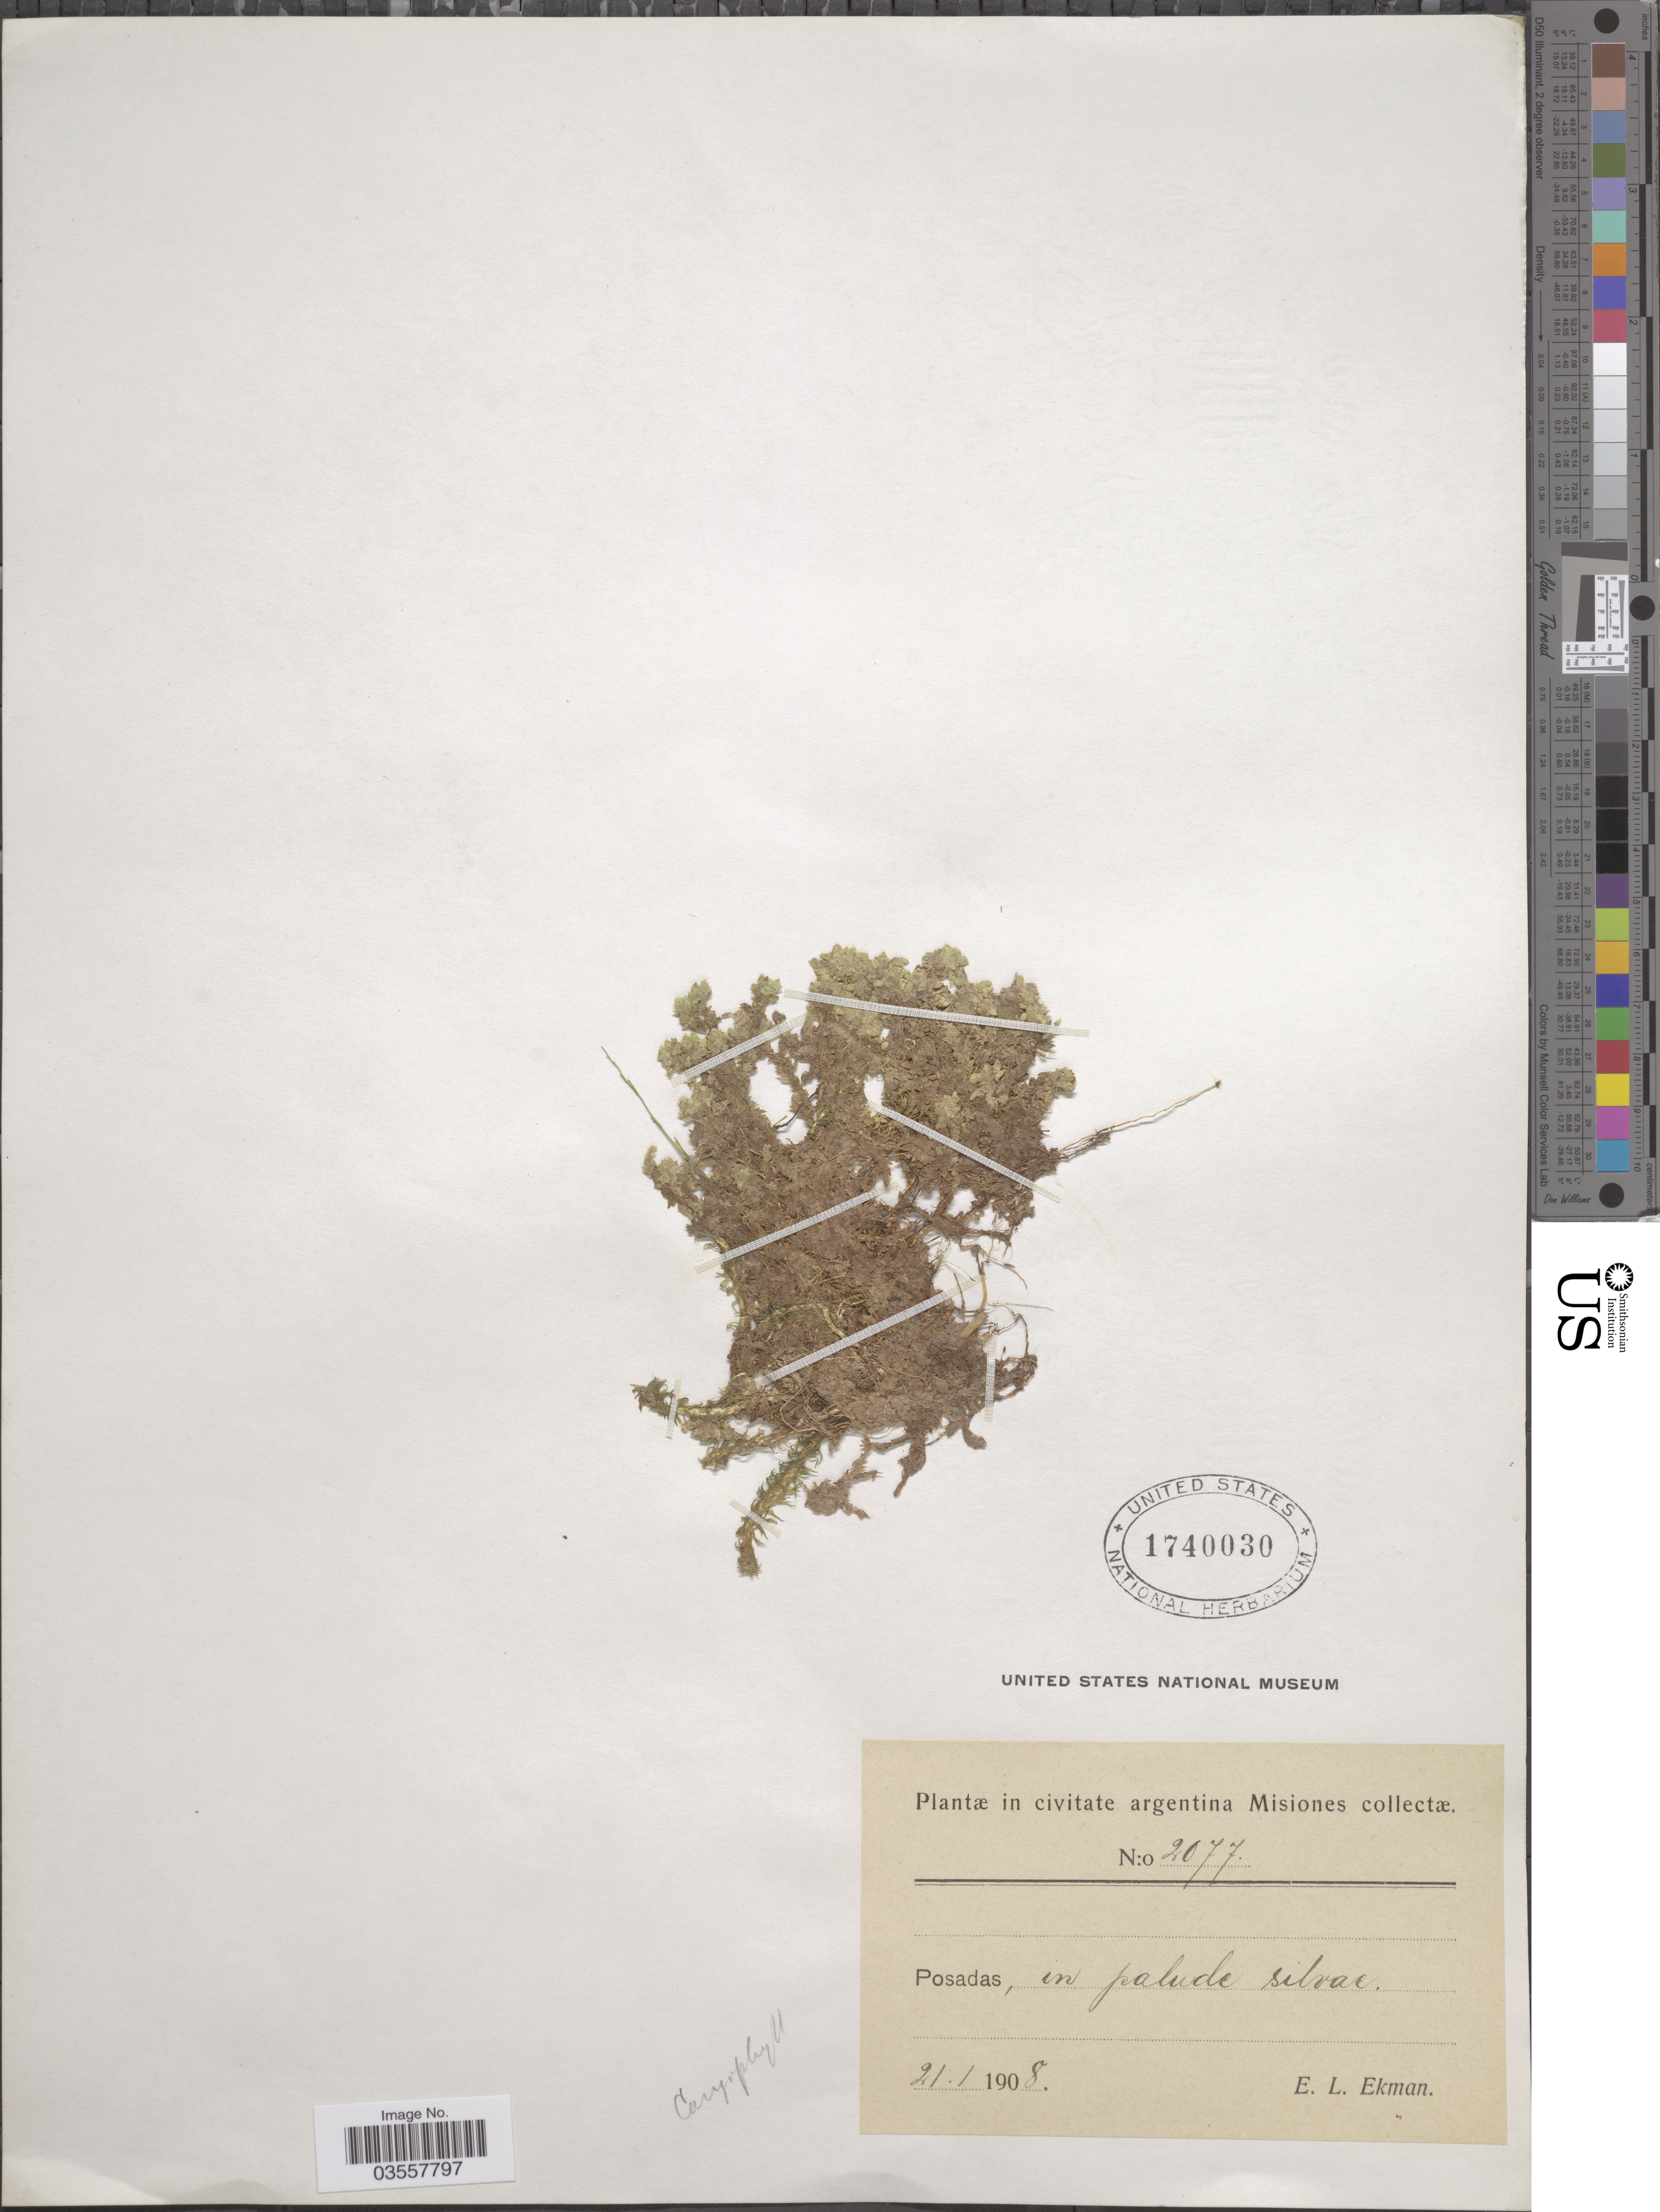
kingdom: Plantae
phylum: Tracheophyta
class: Magnoliopsida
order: Caryophyllales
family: Caryophyllaceae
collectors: E. L. Ekman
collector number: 2077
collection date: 1908-01-21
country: Argentina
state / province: Misiones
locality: Civitate argentina Misiones. Posadas, in palude silvae.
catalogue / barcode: US 1740030